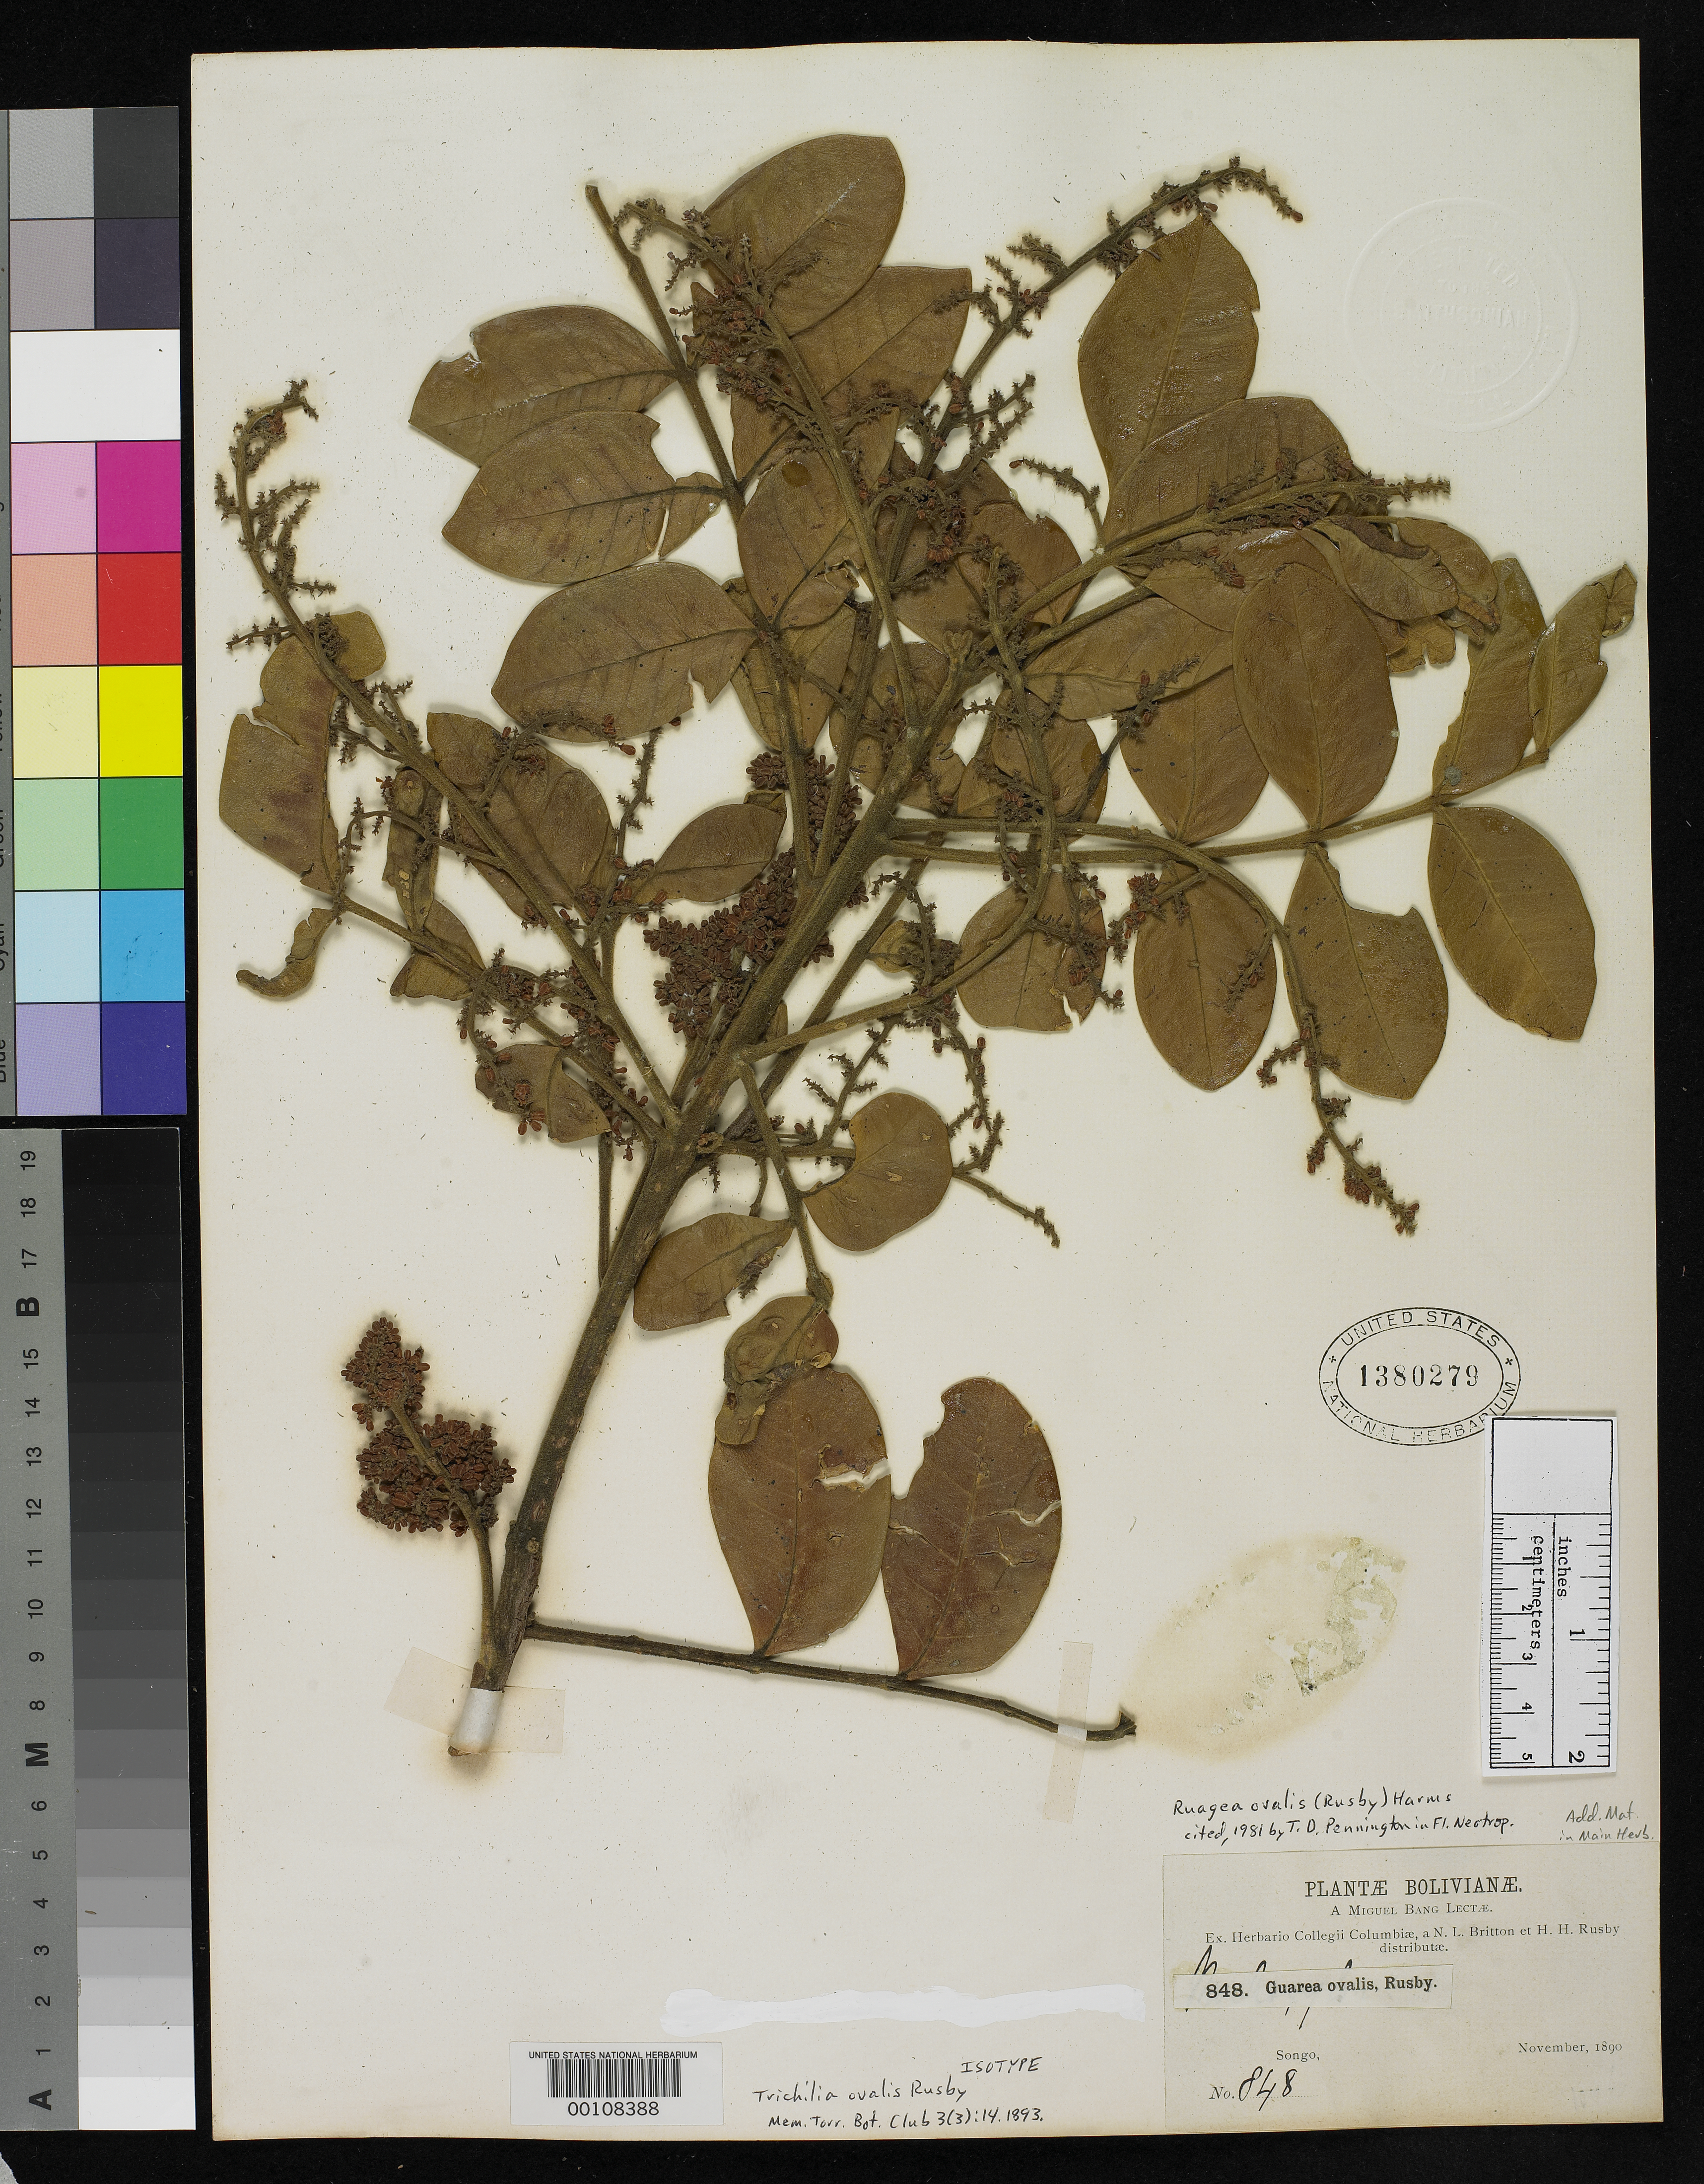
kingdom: Plantae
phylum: Tracheophyta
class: Magnoliopsida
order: Sapindales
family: Meliaceae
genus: Trichilia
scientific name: Trichilia ovalis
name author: Rusby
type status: Isotype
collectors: M. Bang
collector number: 848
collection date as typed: Nov 1890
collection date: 1890-11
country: Bolivia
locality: Songo.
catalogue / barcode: US 1380279